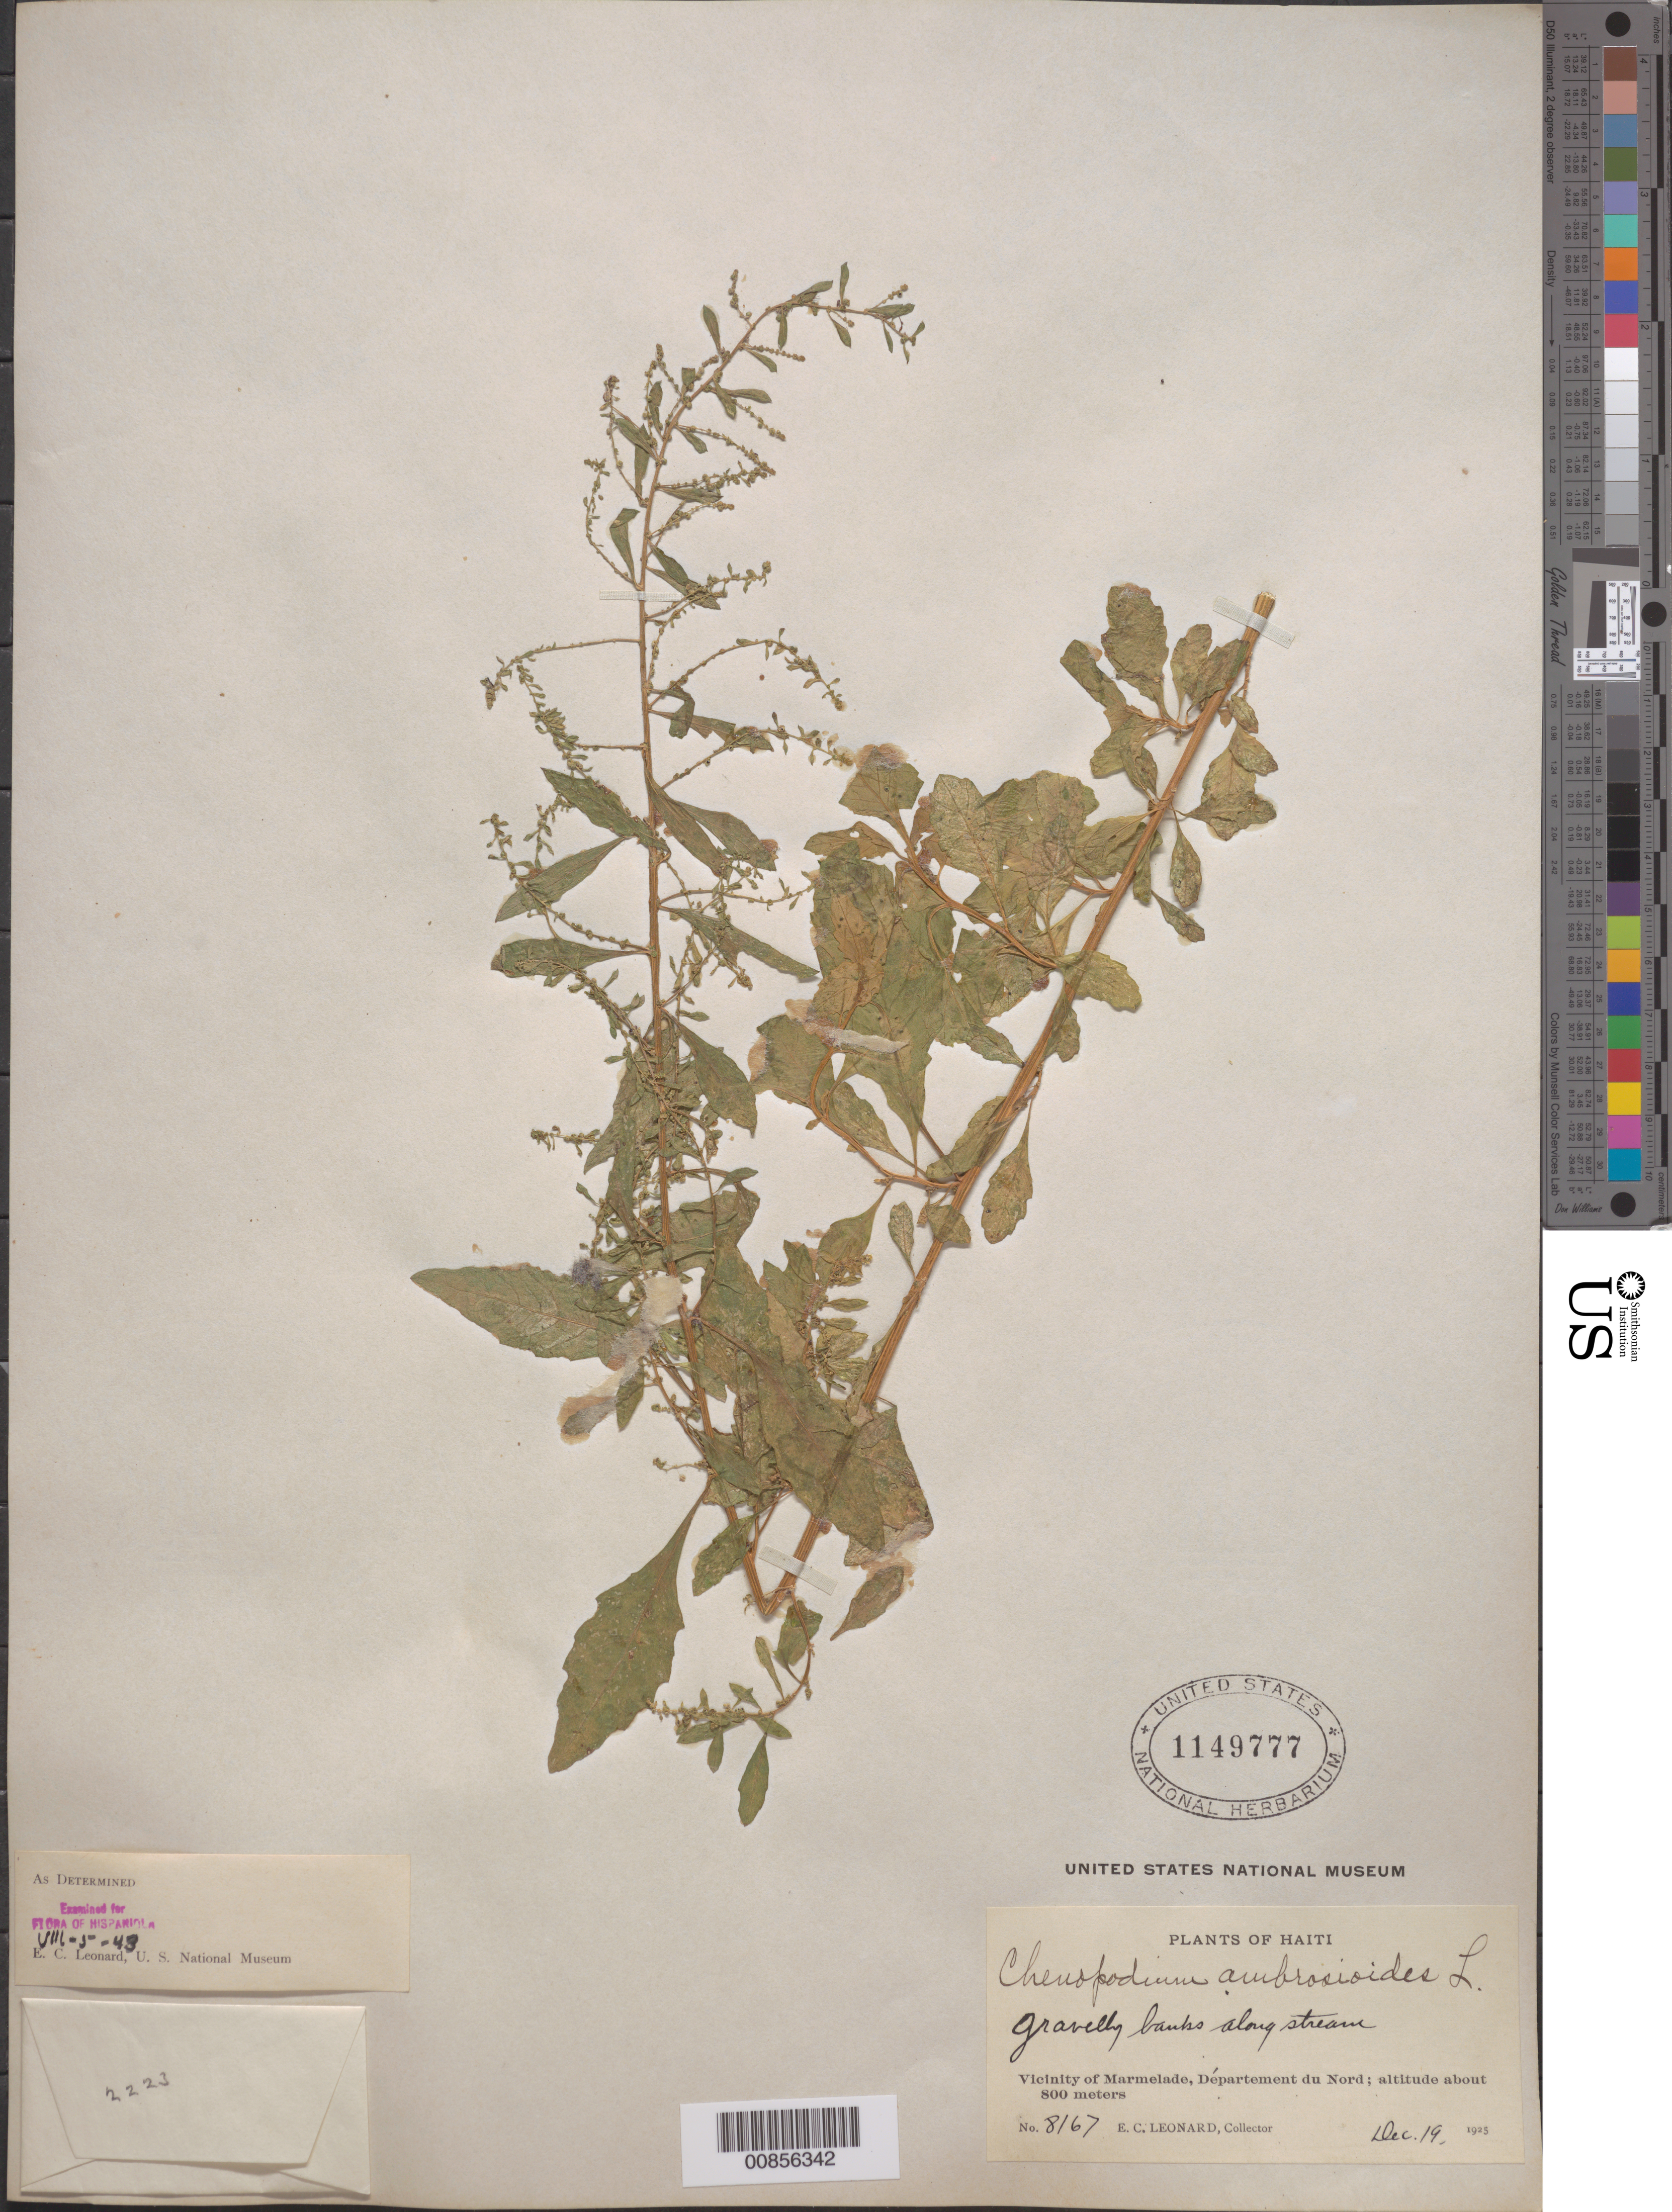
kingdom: Plantae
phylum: Tracheophyta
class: Magnoliopsida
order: Caryophyllales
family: Amaranthaceae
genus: Chenopodium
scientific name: Chenopodium ambrosioides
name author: L.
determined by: Leonard, Emery C., (US)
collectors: E. C. Leonard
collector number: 8167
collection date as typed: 19 Dec 1925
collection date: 1925-12-19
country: Haiti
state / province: Nord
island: Hispaniola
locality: Vicinity of Marmelade.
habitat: Gravelly banks along stream.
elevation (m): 800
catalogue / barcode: US 1149777